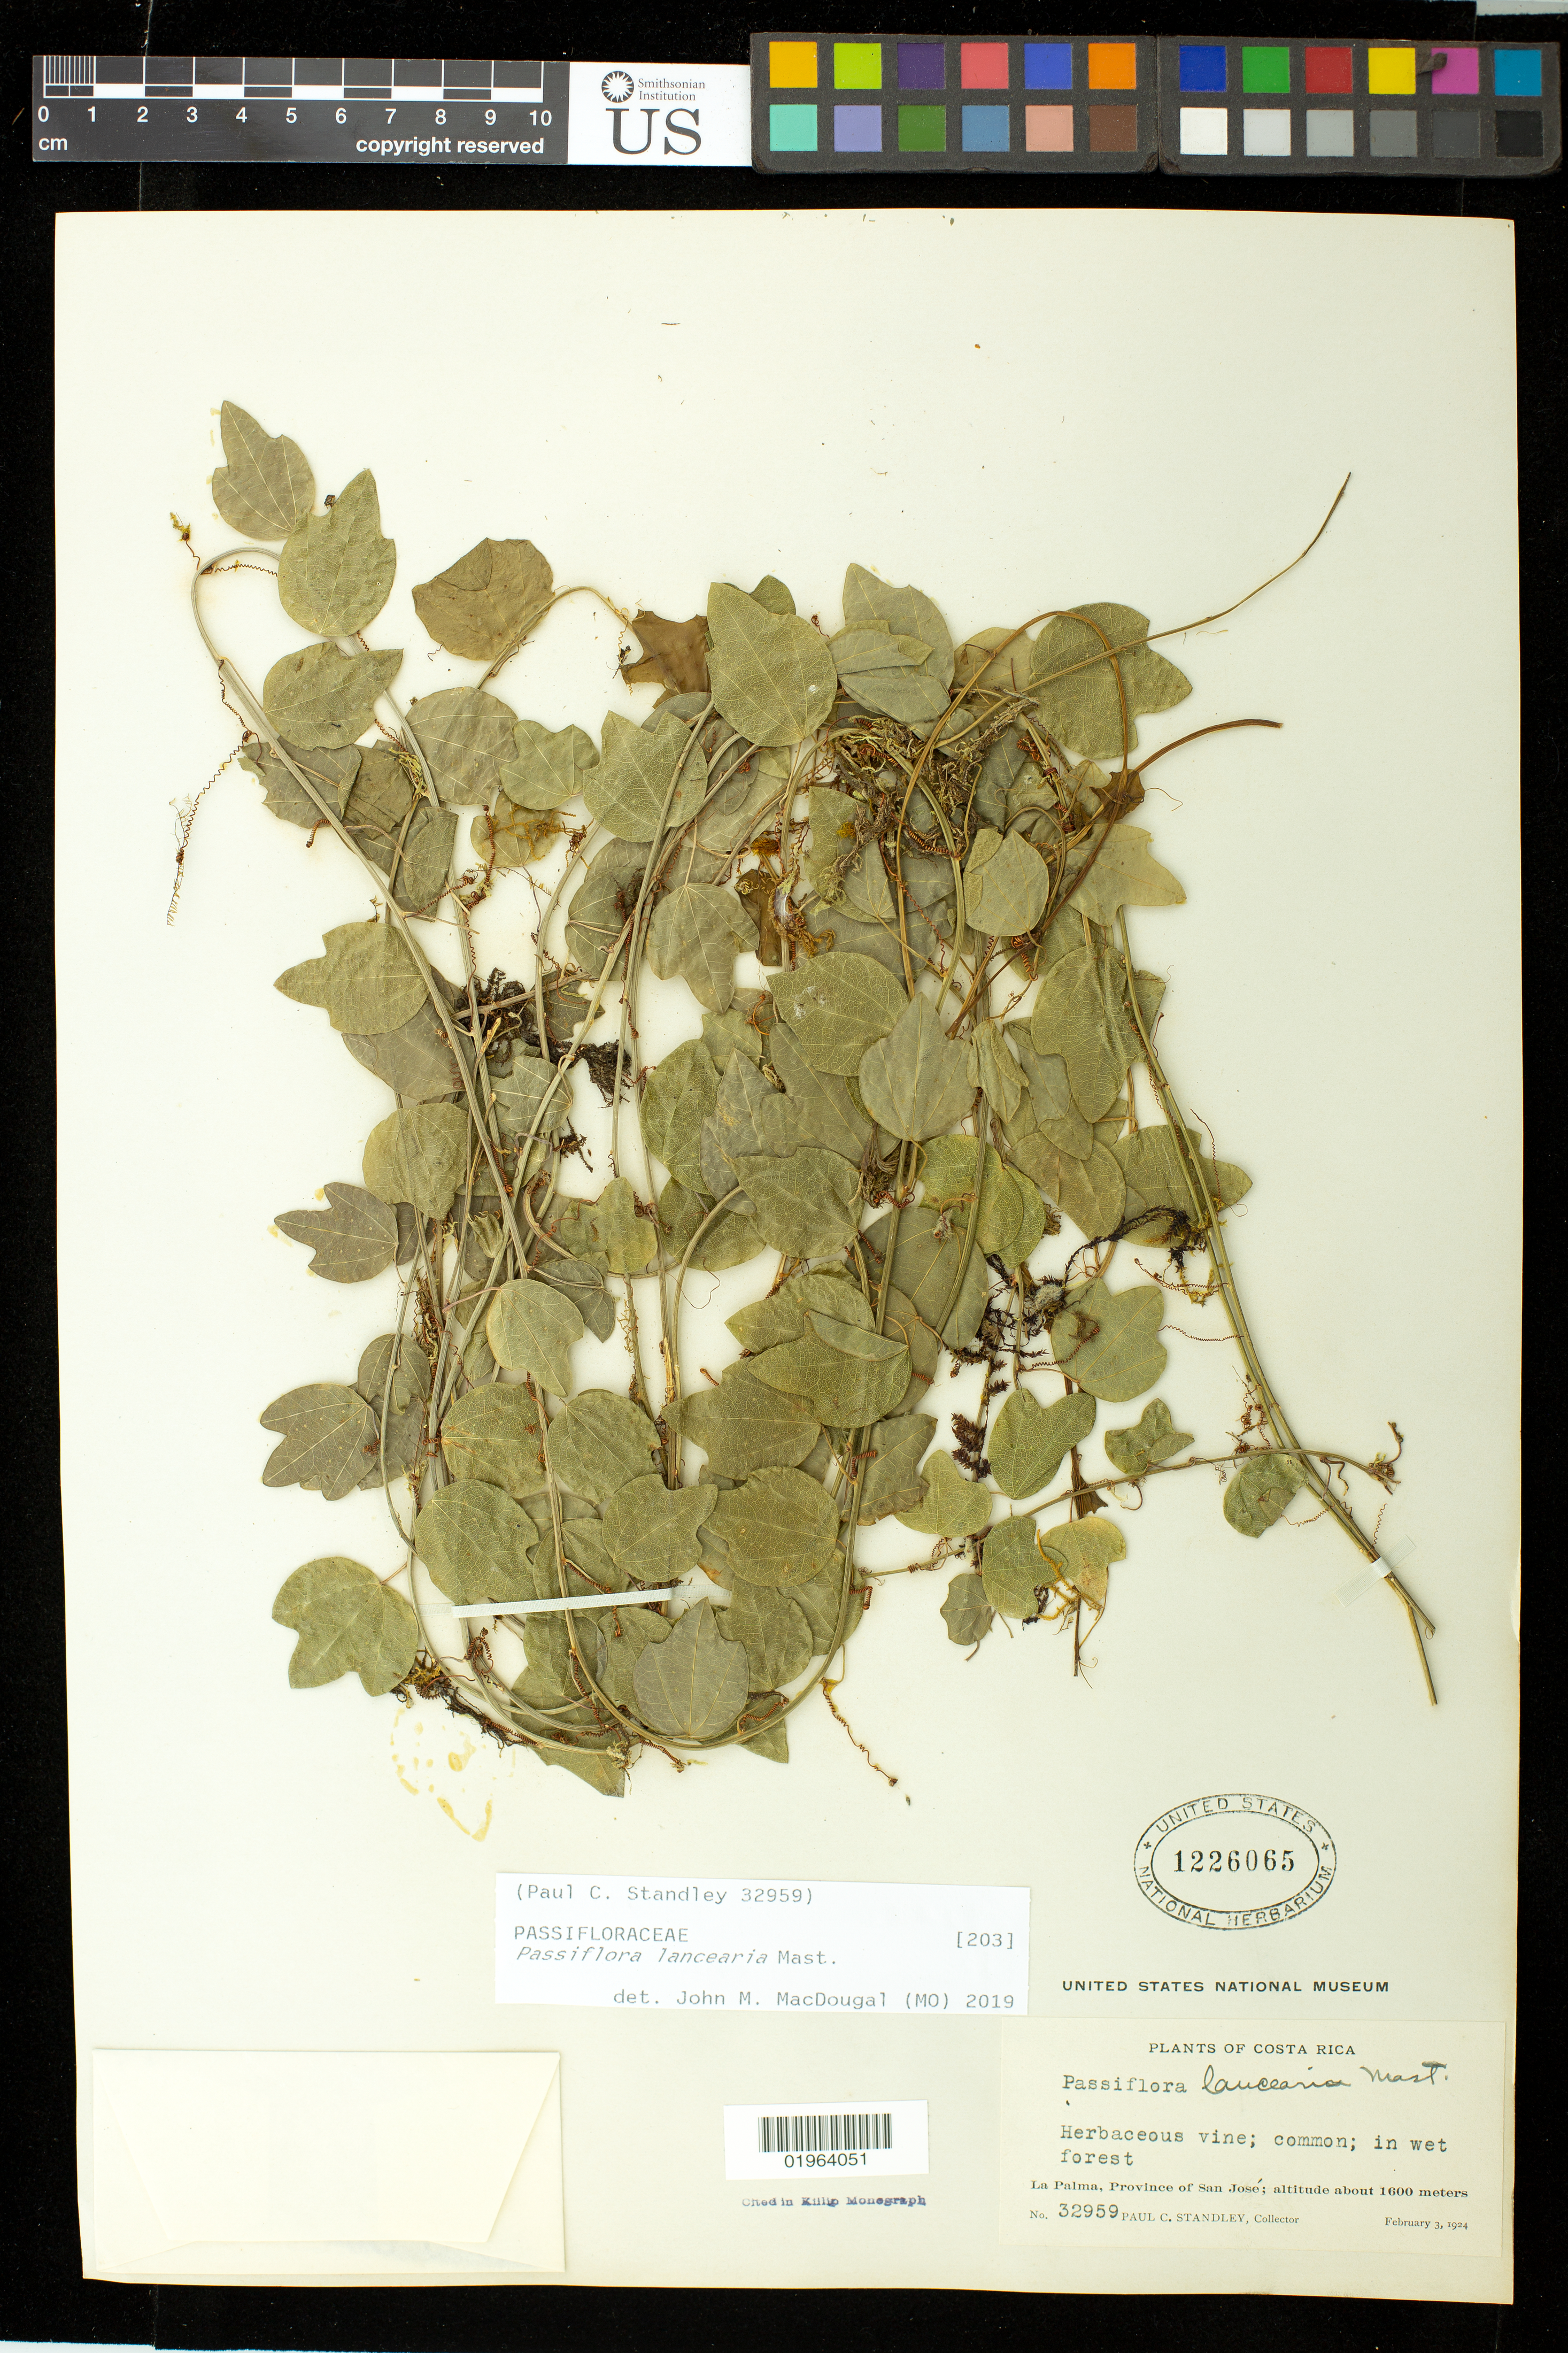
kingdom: Plantae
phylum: Tracheophyta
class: Magnoliopsida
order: Malpighiales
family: Passifloraceae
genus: Passiflora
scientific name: Passiflora lancearia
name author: Mast.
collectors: P. C. Standley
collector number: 32959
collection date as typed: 03 Feb 1924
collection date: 1924-02-03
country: Costa Rica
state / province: San José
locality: La Palma.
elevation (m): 1600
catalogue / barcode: US 1226065